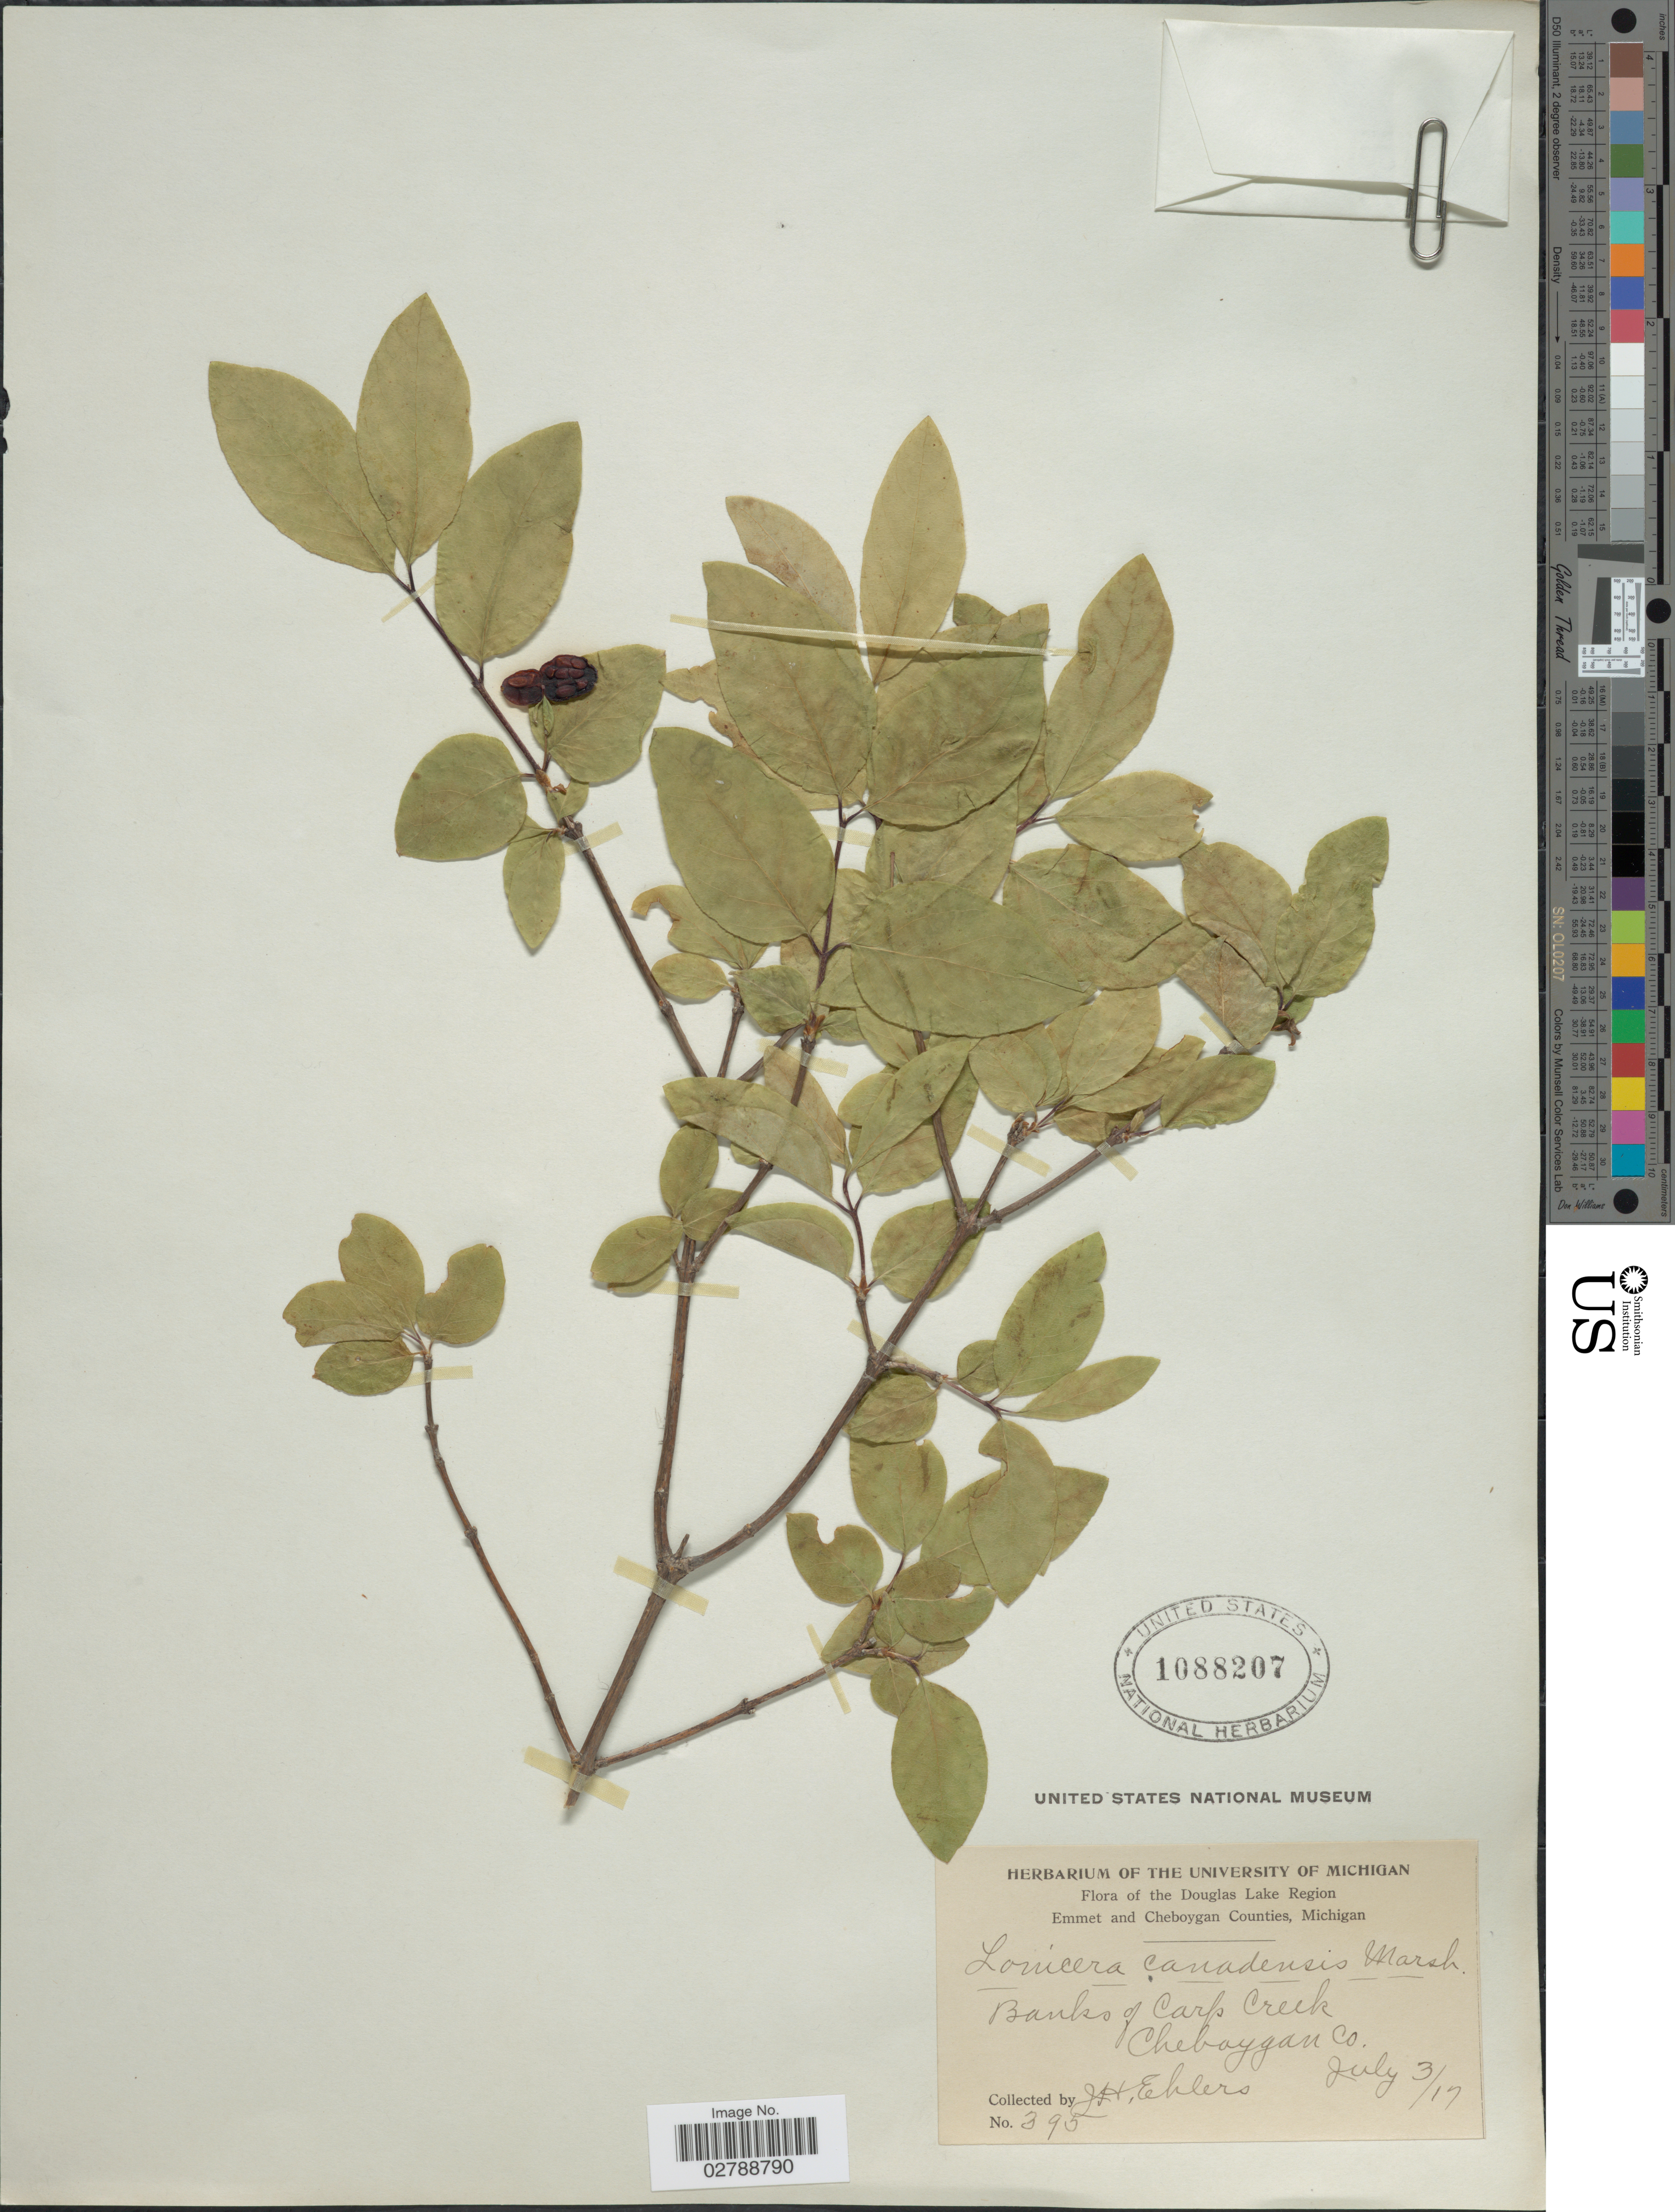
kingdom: Plantae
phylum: Tracheophyta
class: Magnoliopsida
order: Dipsacales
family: Caprifoliaceae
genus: Lonicera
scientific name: Lonicera canadensis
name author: Bartram & W. Bartram ex Marshall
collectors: J. H. Ehlers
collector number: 395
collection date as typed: Transcribed d/m/y: 3/7/19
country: United States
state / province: Michigan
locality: Douglas Lake Region. Emmet and Cheboygan Counties. Banks of Carp Creek. Cheboygan Co.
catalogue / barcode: US 1088207